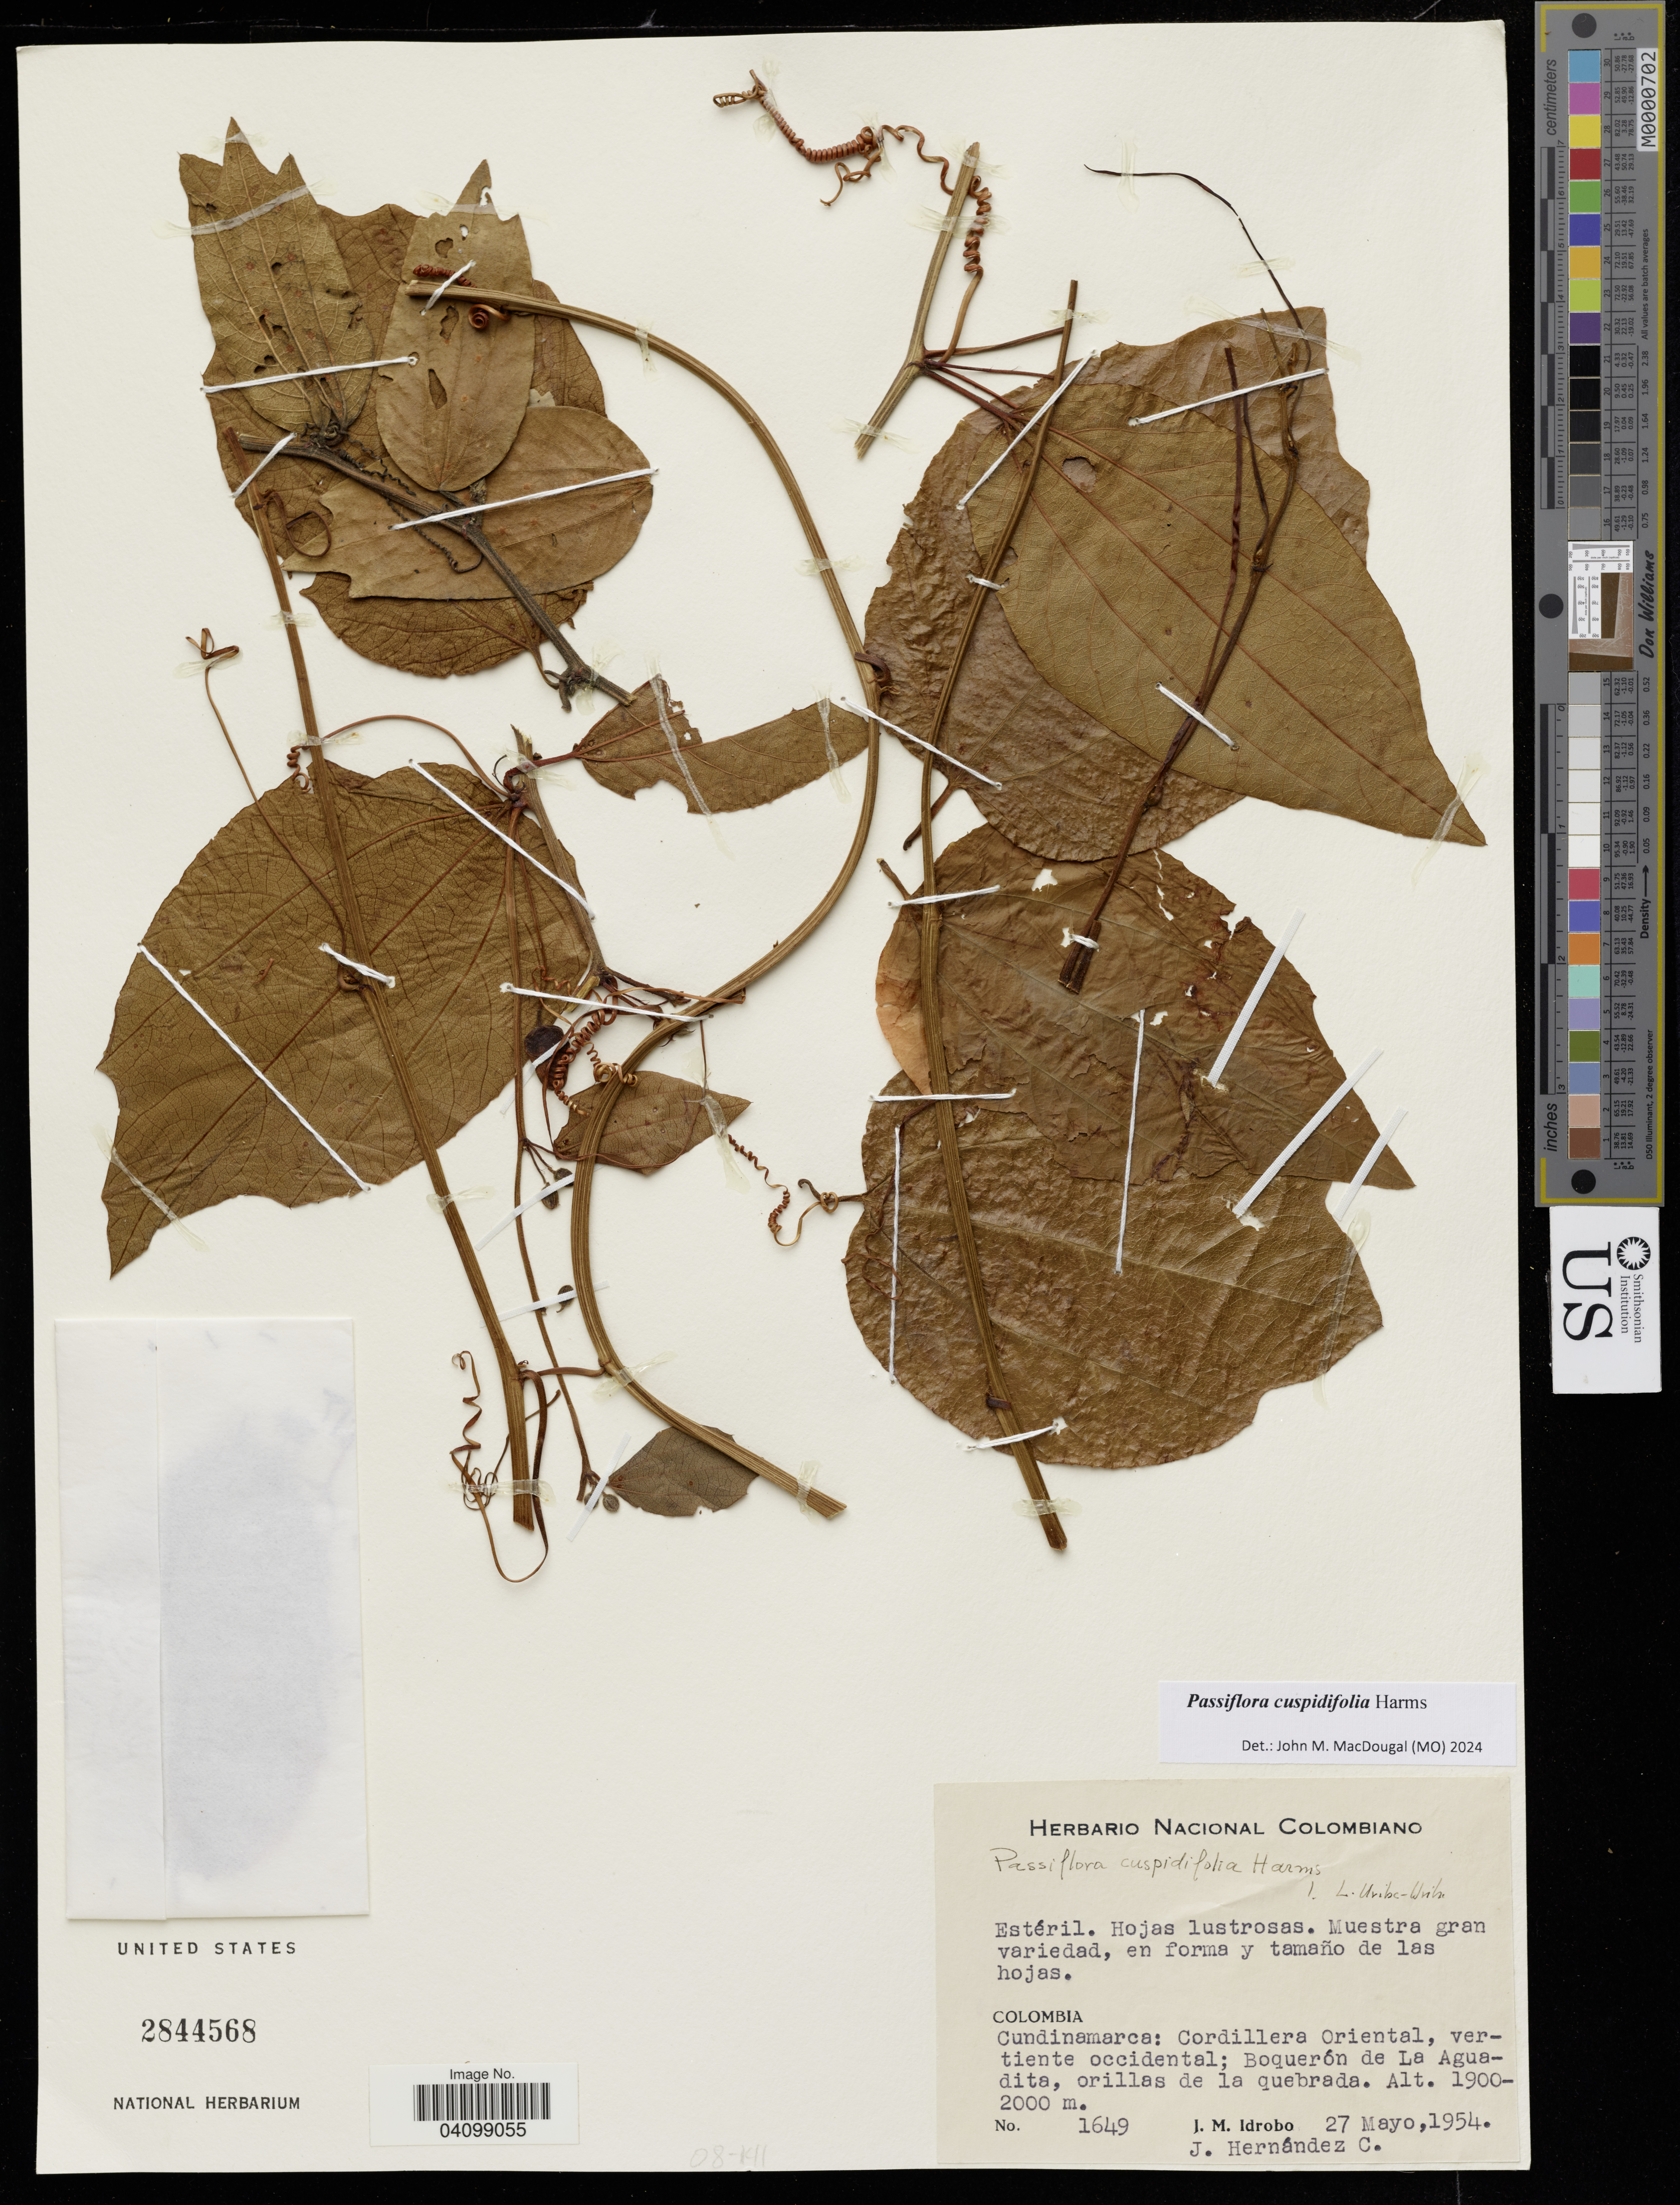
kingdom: Plantae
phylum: Tracheophyta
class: Magnoliopsida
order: Malpighiales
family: Passifloraceae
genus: Passiflora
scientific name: Passiflora cuspidifolia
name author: Harms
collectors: J. Idrobo & J. Hernández C.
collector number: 1649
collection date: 1954-05-27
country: Colombia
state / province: Cundinamarca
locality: Cordillera Oriental, vertiente occidental; Boquerón de La Aguadita, orillas de la quebrada.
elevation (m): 1900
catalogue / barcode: US 2844568